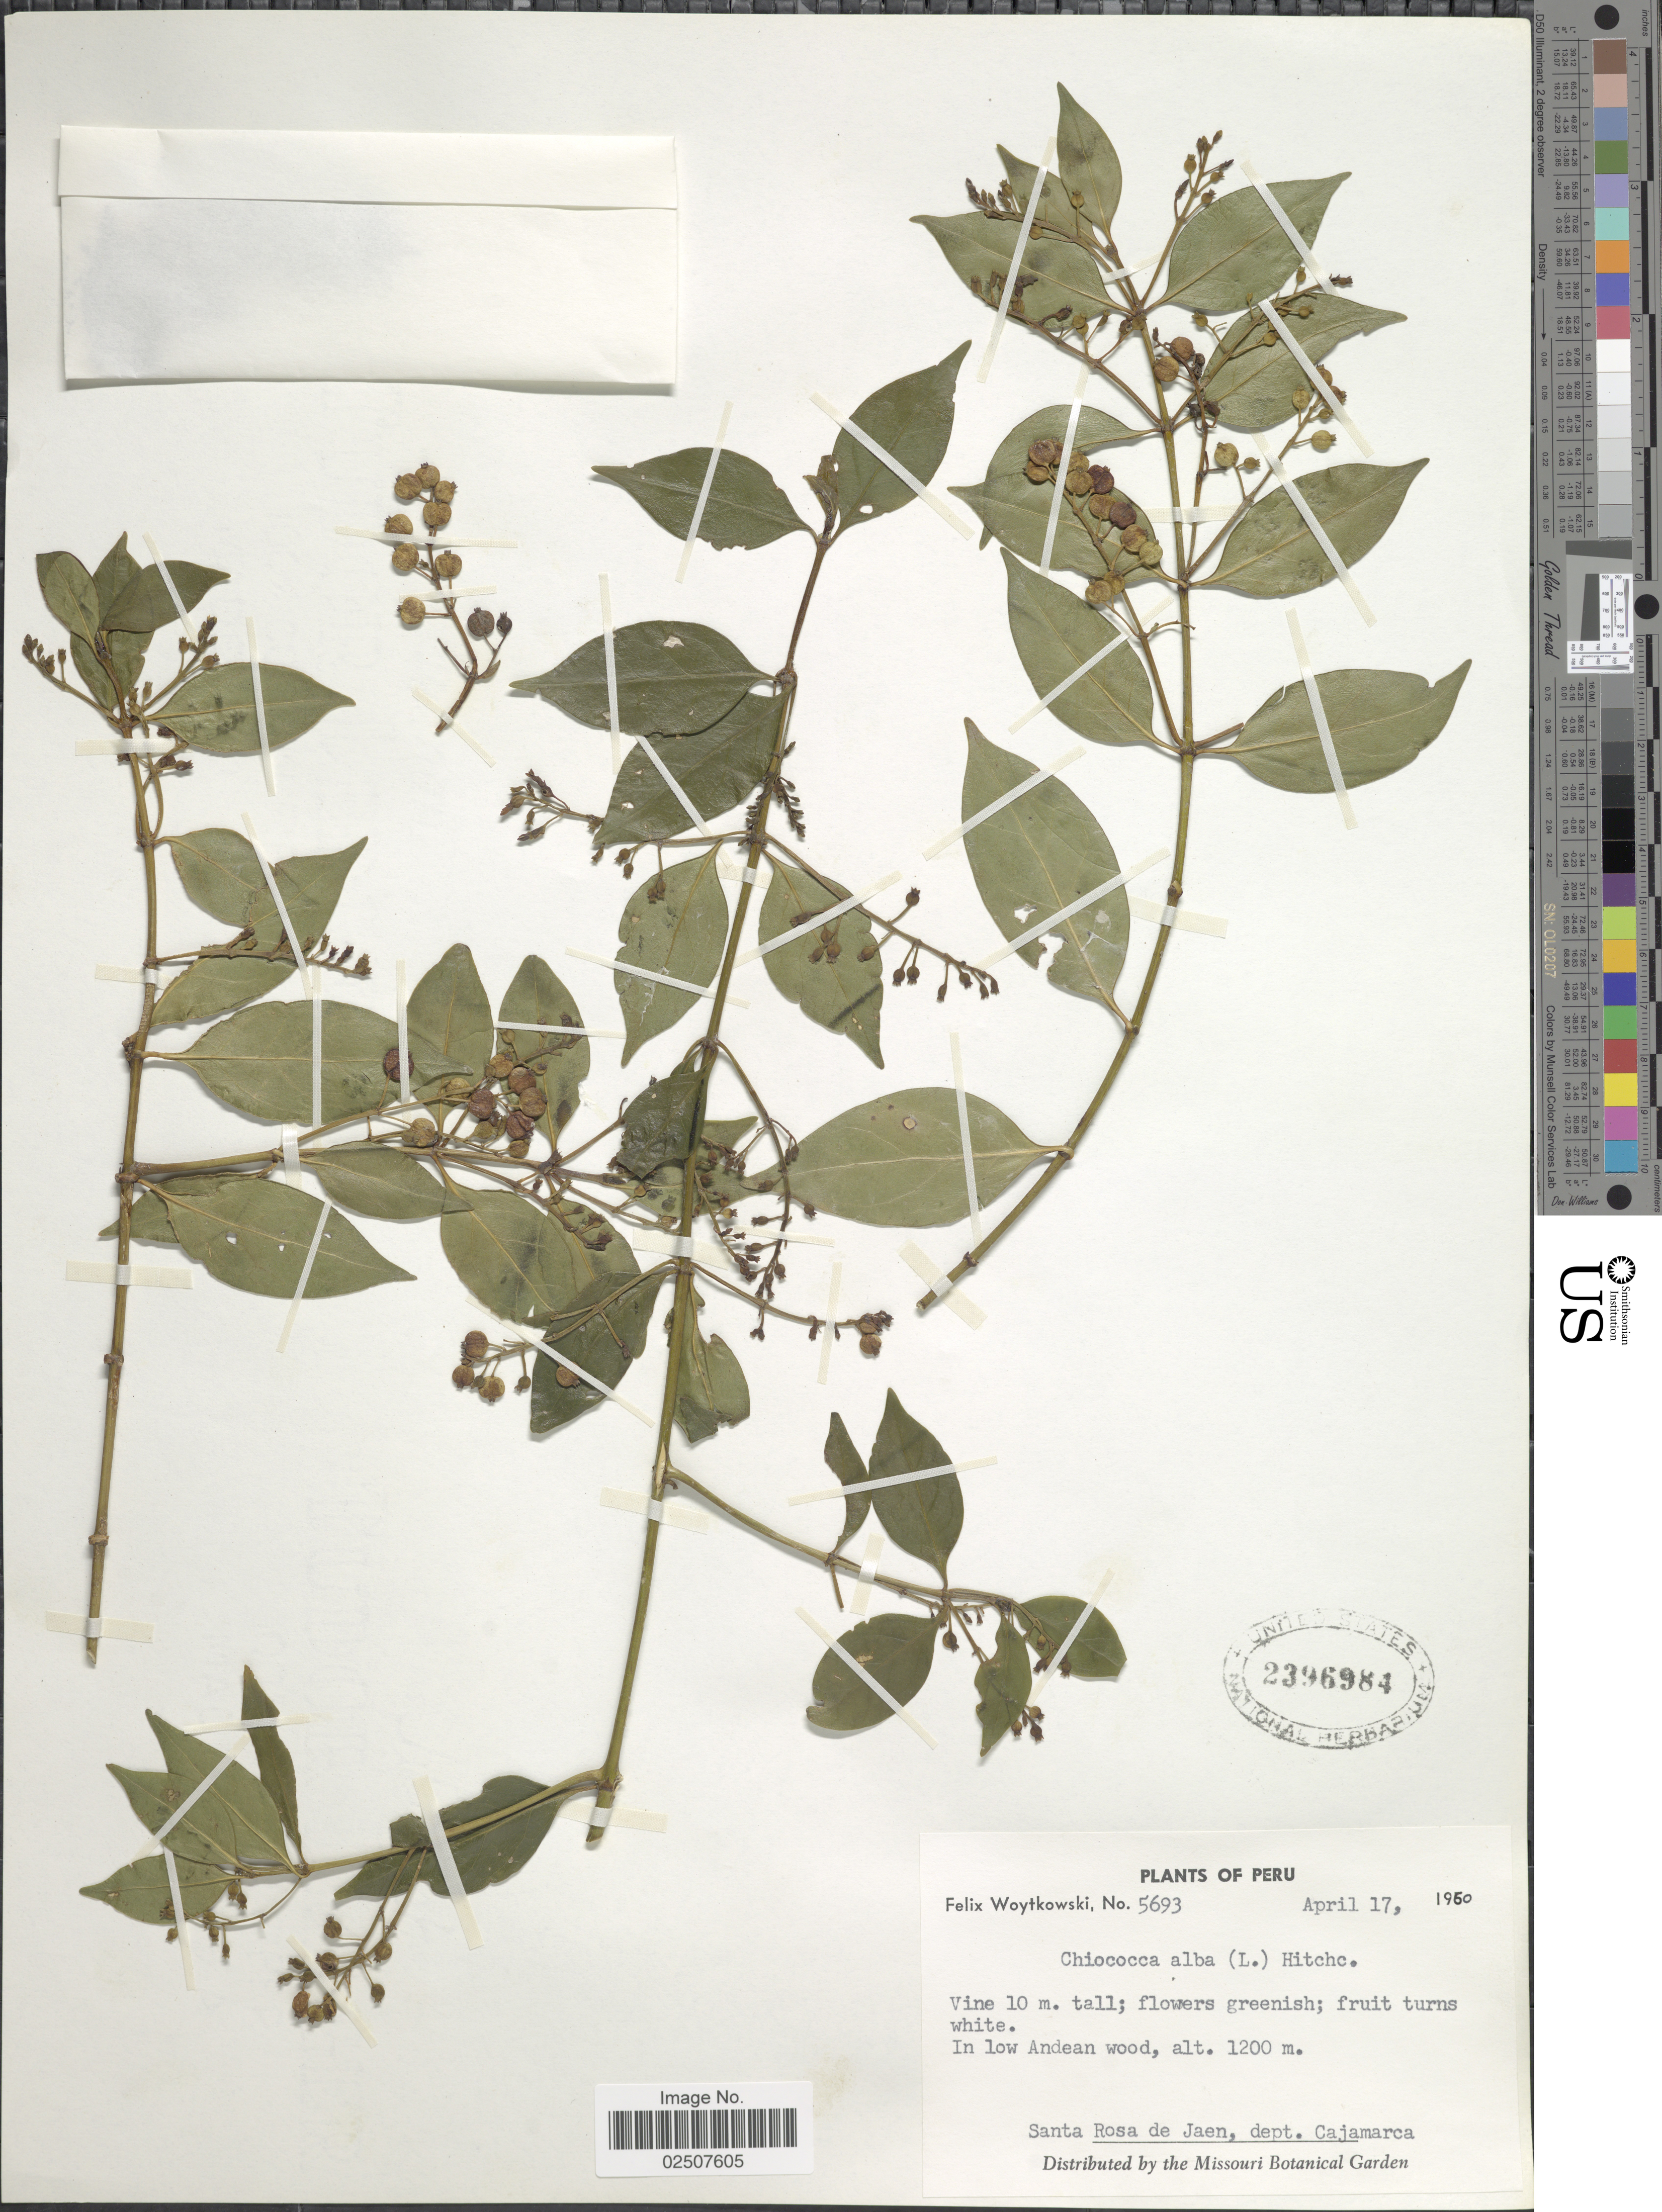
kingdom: Plantae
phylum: Tracheophyta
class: Magnoliopsida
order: Gentianales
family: Rubiaceae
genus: Chiococca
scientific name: Chiococca alba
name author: (L.) Hitchc.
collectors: F. Woytkowski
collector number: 5693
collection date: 1960-04-17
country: Peru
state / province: Cajamarca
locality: In low Andean wood, Santa Rosa de Jaen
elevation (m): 1200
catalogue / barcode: US 2396984